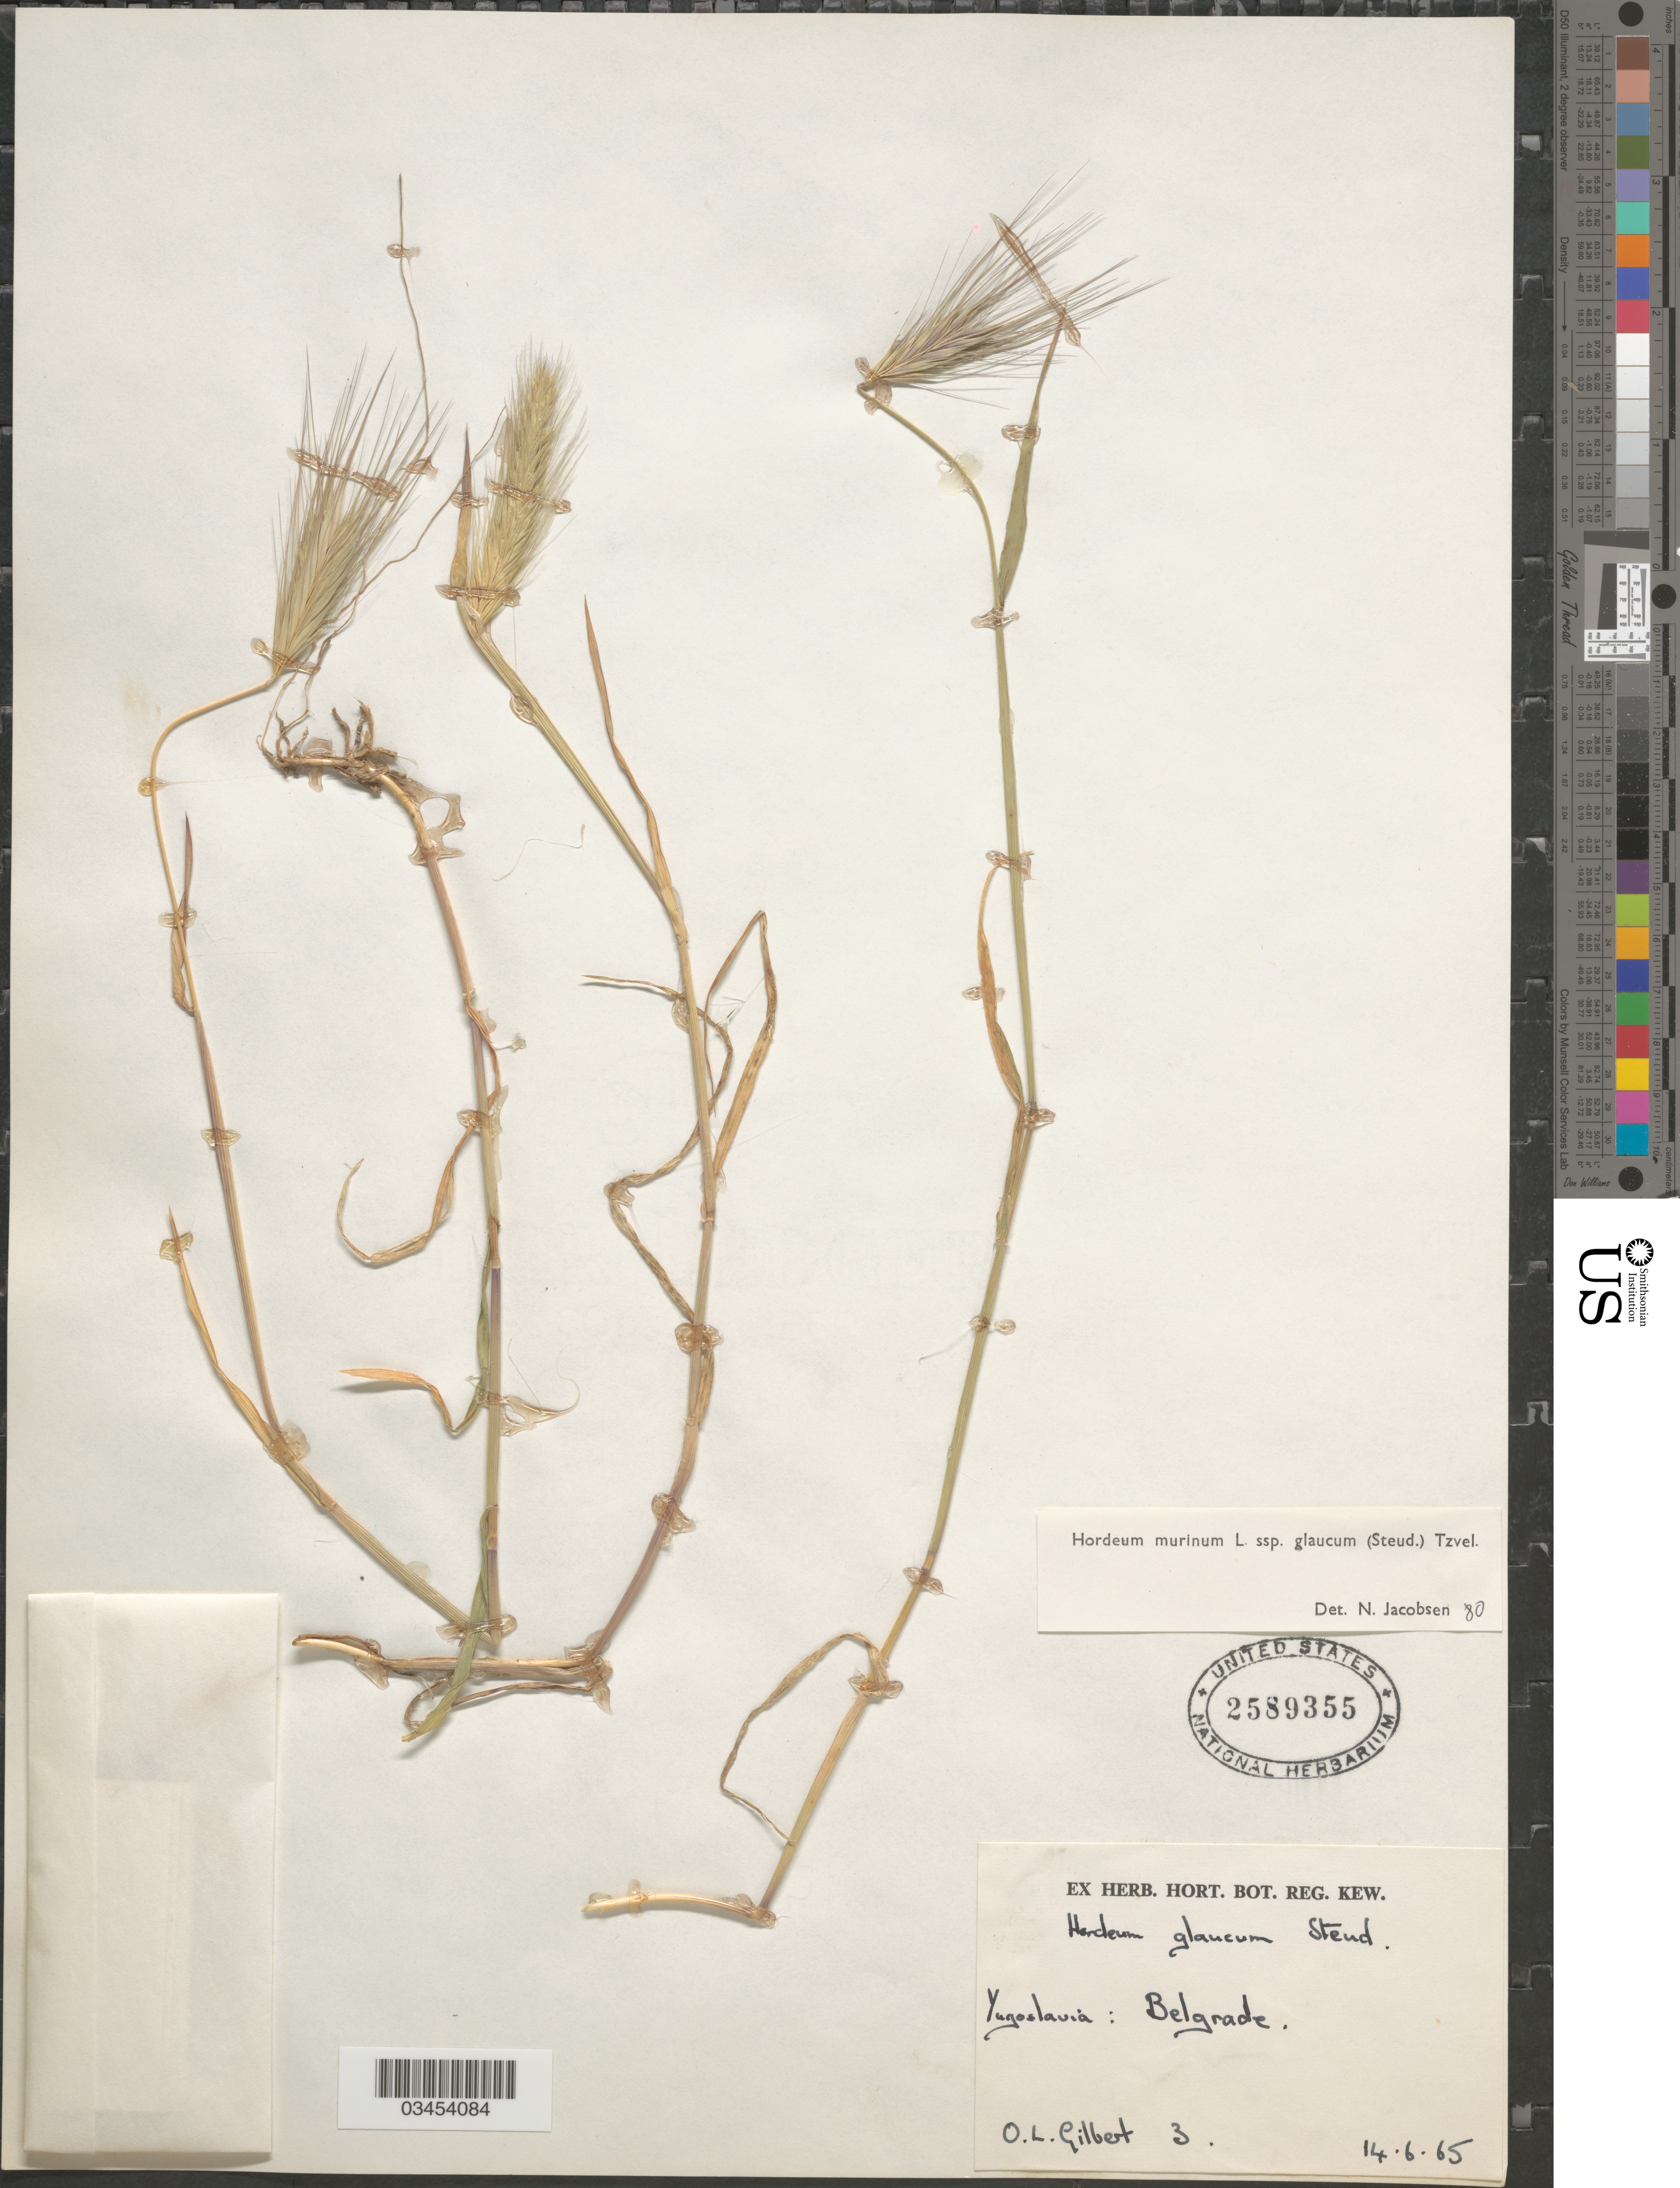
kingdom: Plantae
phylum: Tracheophyta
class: Liliopsida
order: Poales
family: Poaceae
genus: Hordeum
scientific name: Hordeum murinum subsp. glaucum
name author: (Steud.) Tzvelev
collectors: O. L. Gilbert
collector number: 3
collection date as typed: Transcribed d/m/y: 14/6/65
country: Serbia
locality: Belgrade.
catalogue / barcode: US 2589355